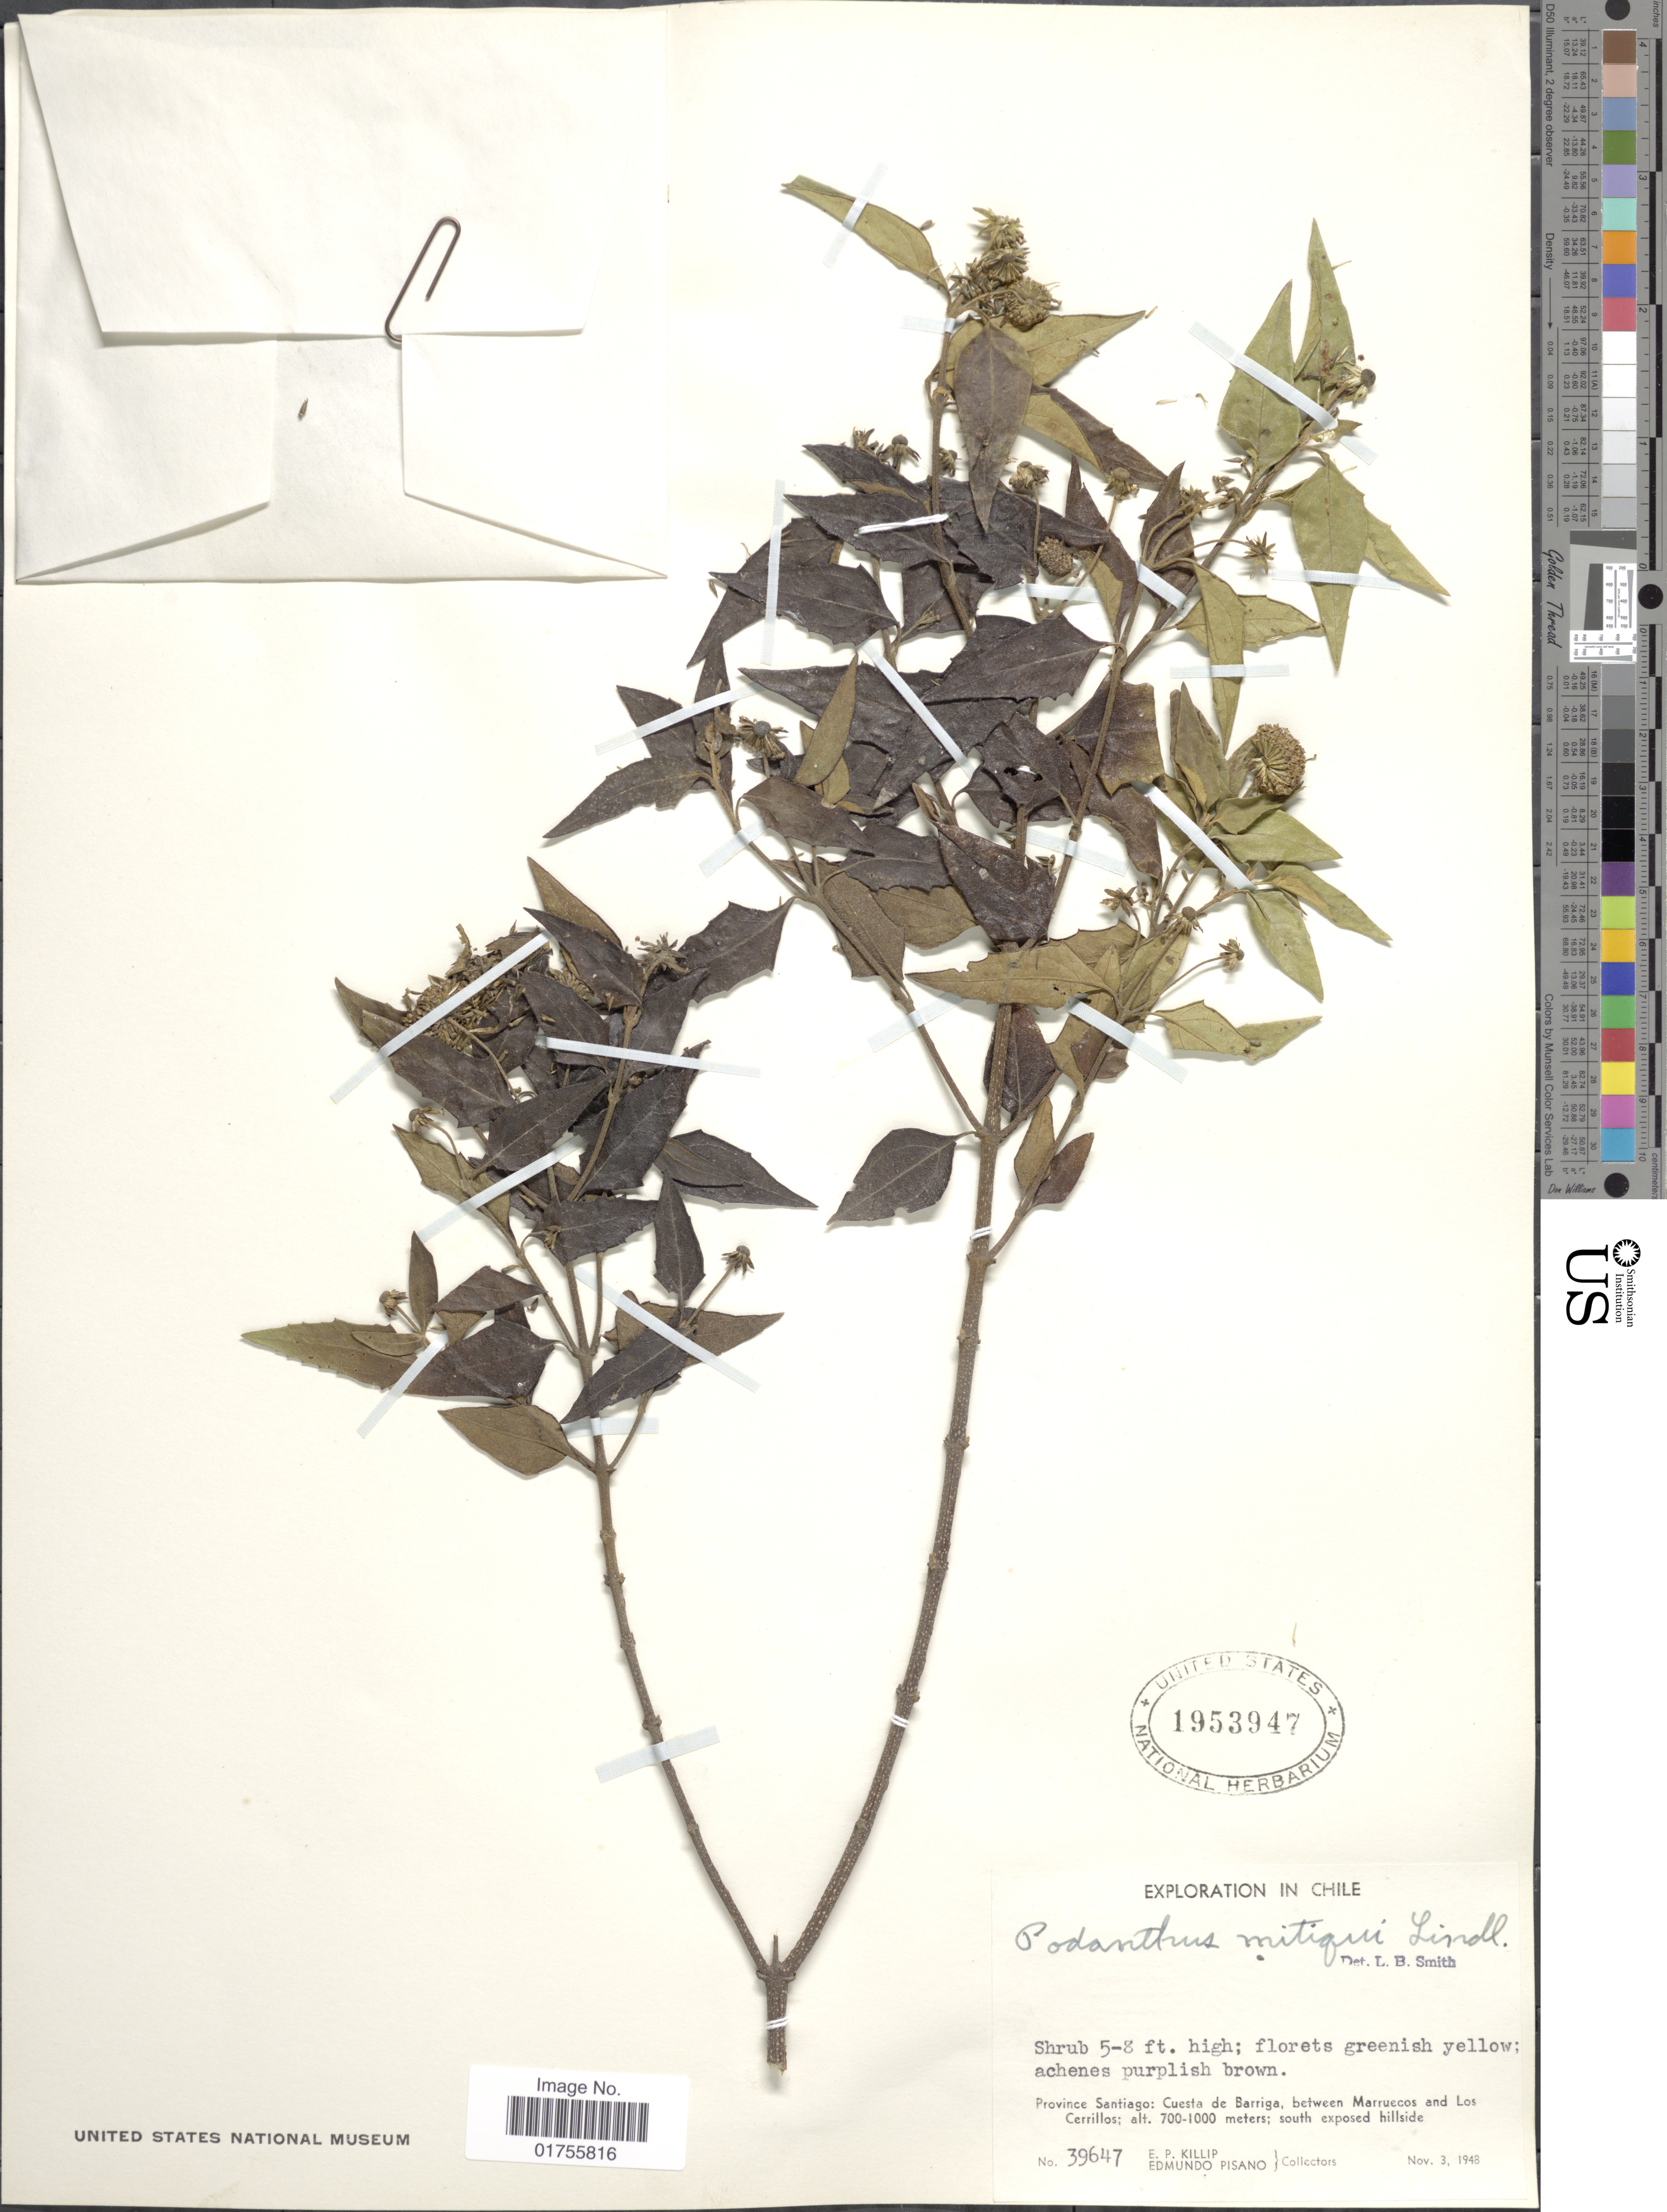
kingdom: Plantae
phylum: Tracheophyta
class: Magnoliopsida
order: Asterales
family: Asteraceae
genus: Podanthus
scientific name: Podanthus mitiqui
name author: Lindl.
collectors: E. P. Killip & E. Pisano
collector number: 39647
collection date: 1948-11-03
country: Chile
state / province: Región Metropolitana (RM)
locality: Province Santiago: Cuesta de Barriga, between Marreuecos and Los Cerrillos, south exposed hillside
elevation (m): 700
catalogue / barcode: US 1953947